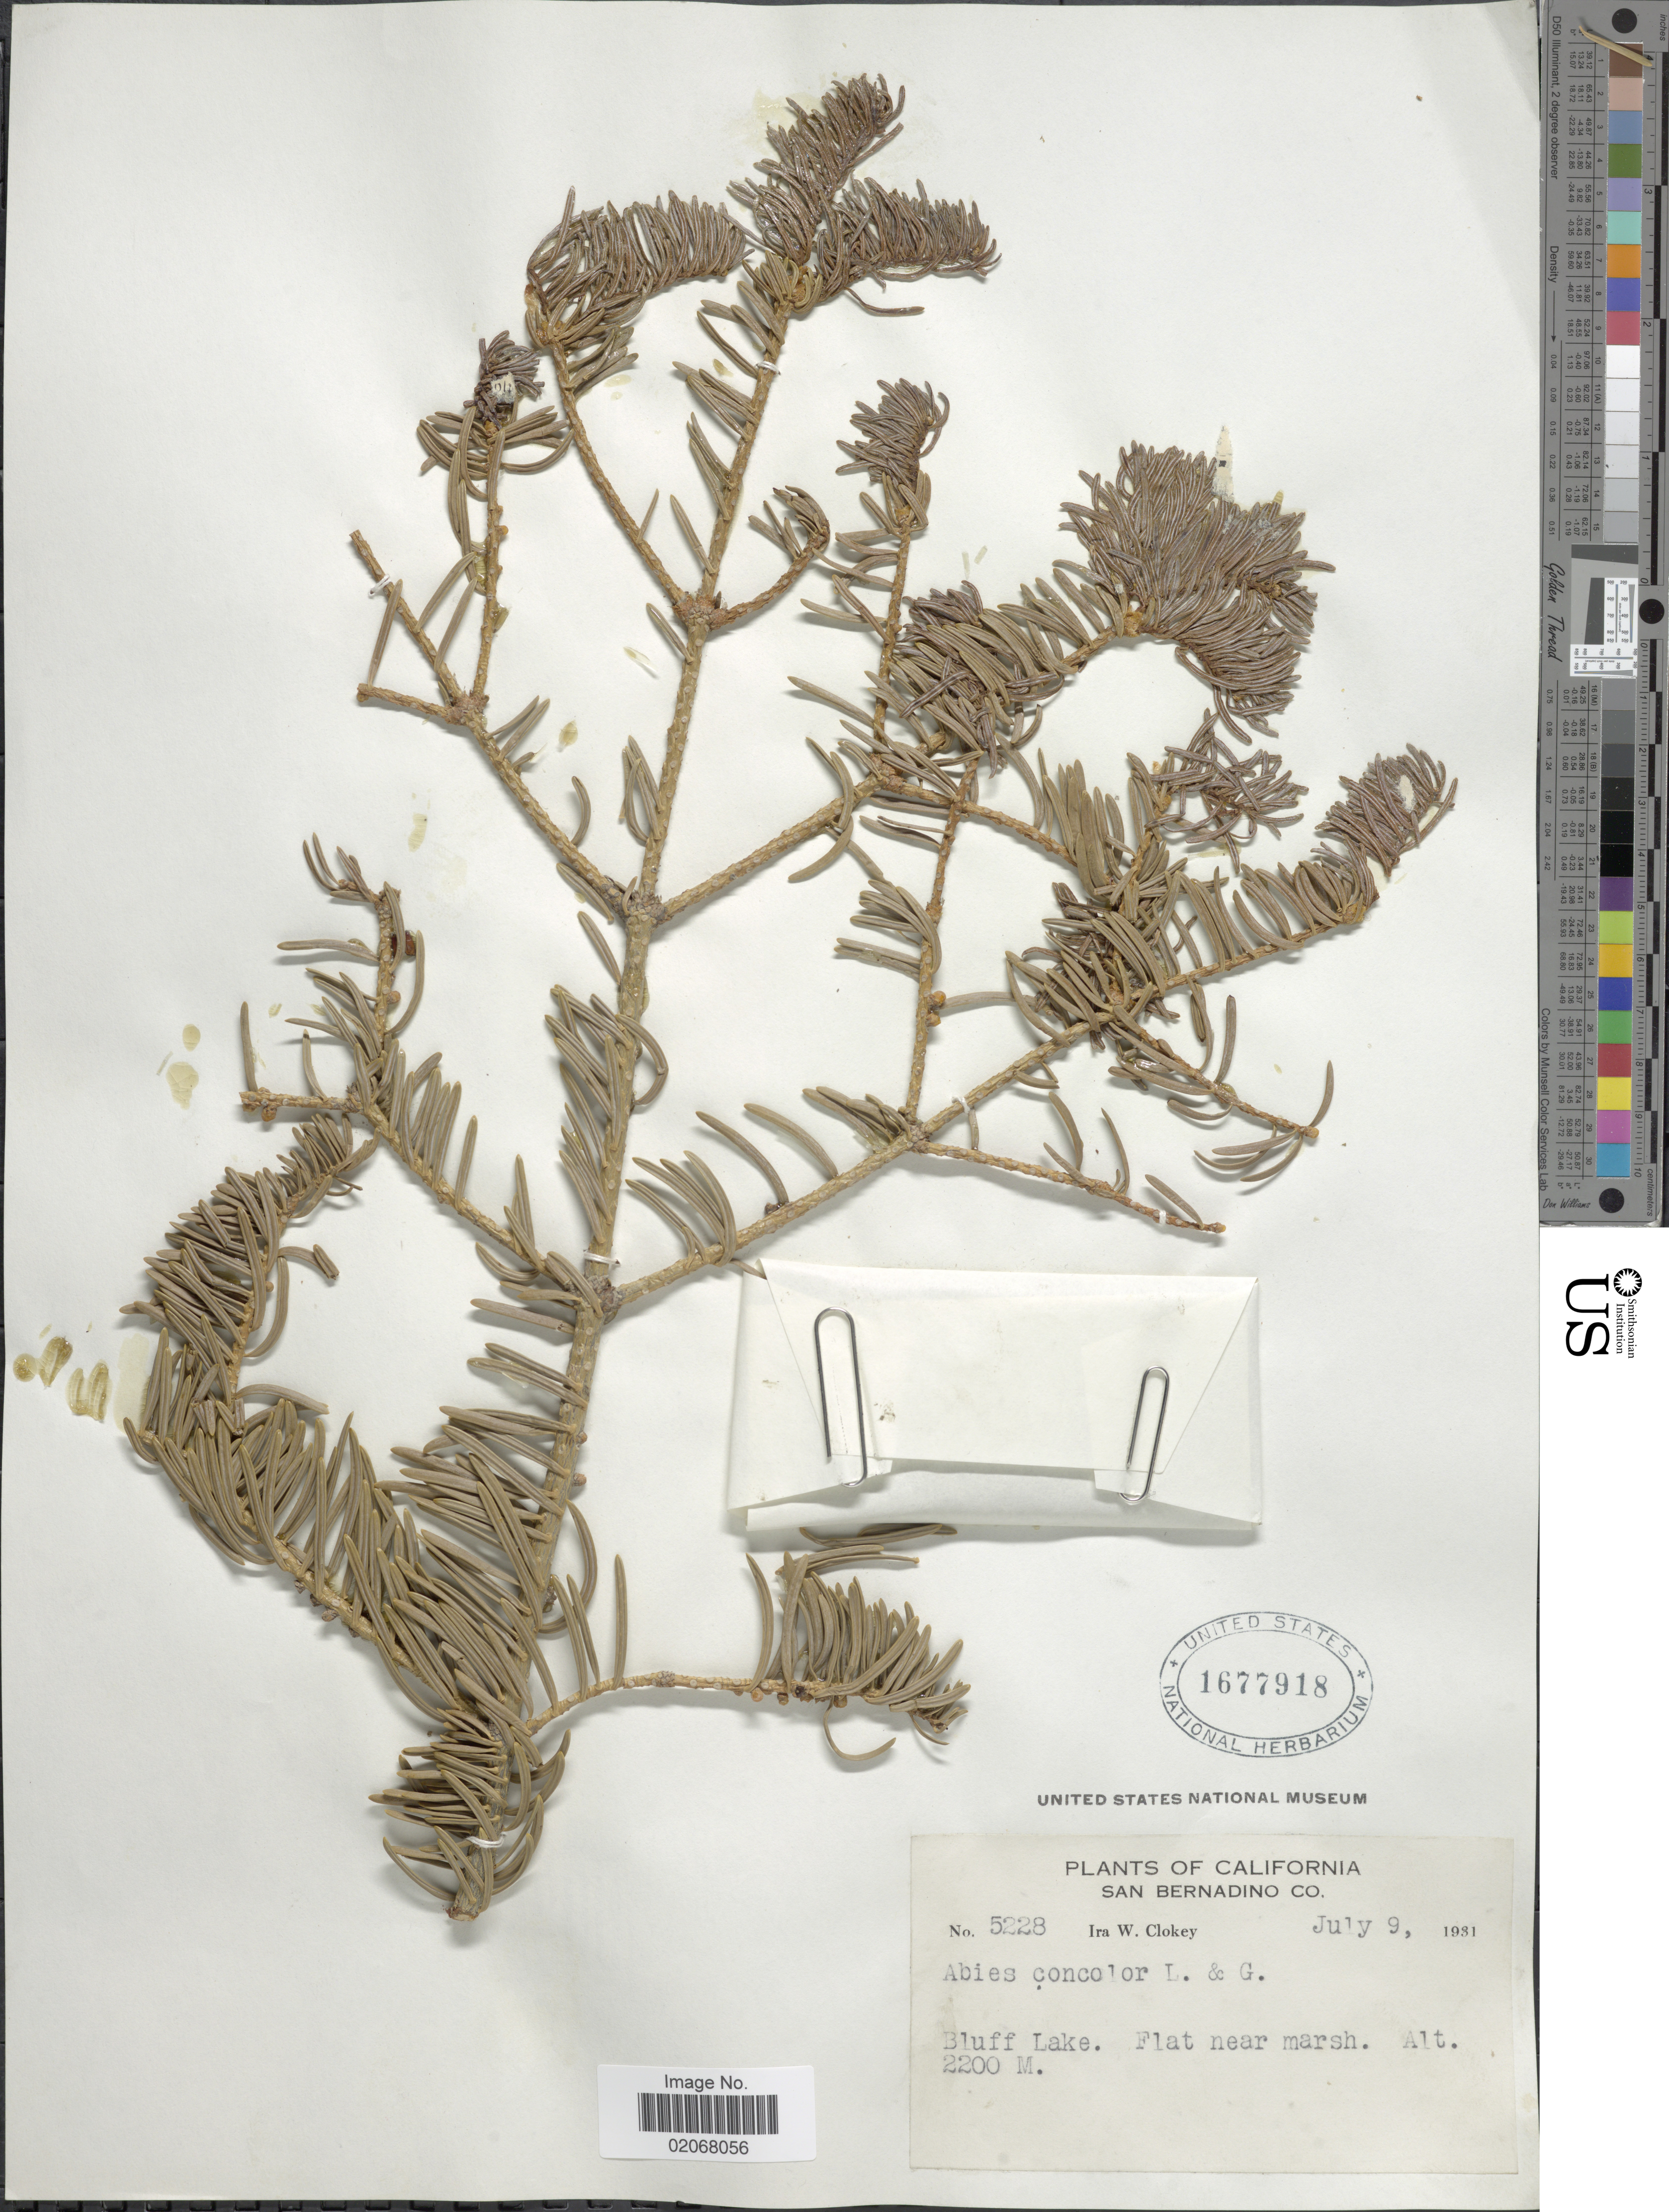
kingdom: Plantae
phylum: Tracheophyta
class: Pinopsida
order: Pinales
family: Pinaceae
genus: Abies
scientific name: Abies concolor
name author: (Gordon & Glend.) Lindl. ex Hildebr.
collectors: I. W. Clokey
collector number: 5228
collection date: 1931-07-09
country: United States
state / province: California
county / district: San Bernardino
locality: San Bernardino Co. Bluff Lake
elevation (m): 2200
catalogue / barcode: US 1677918